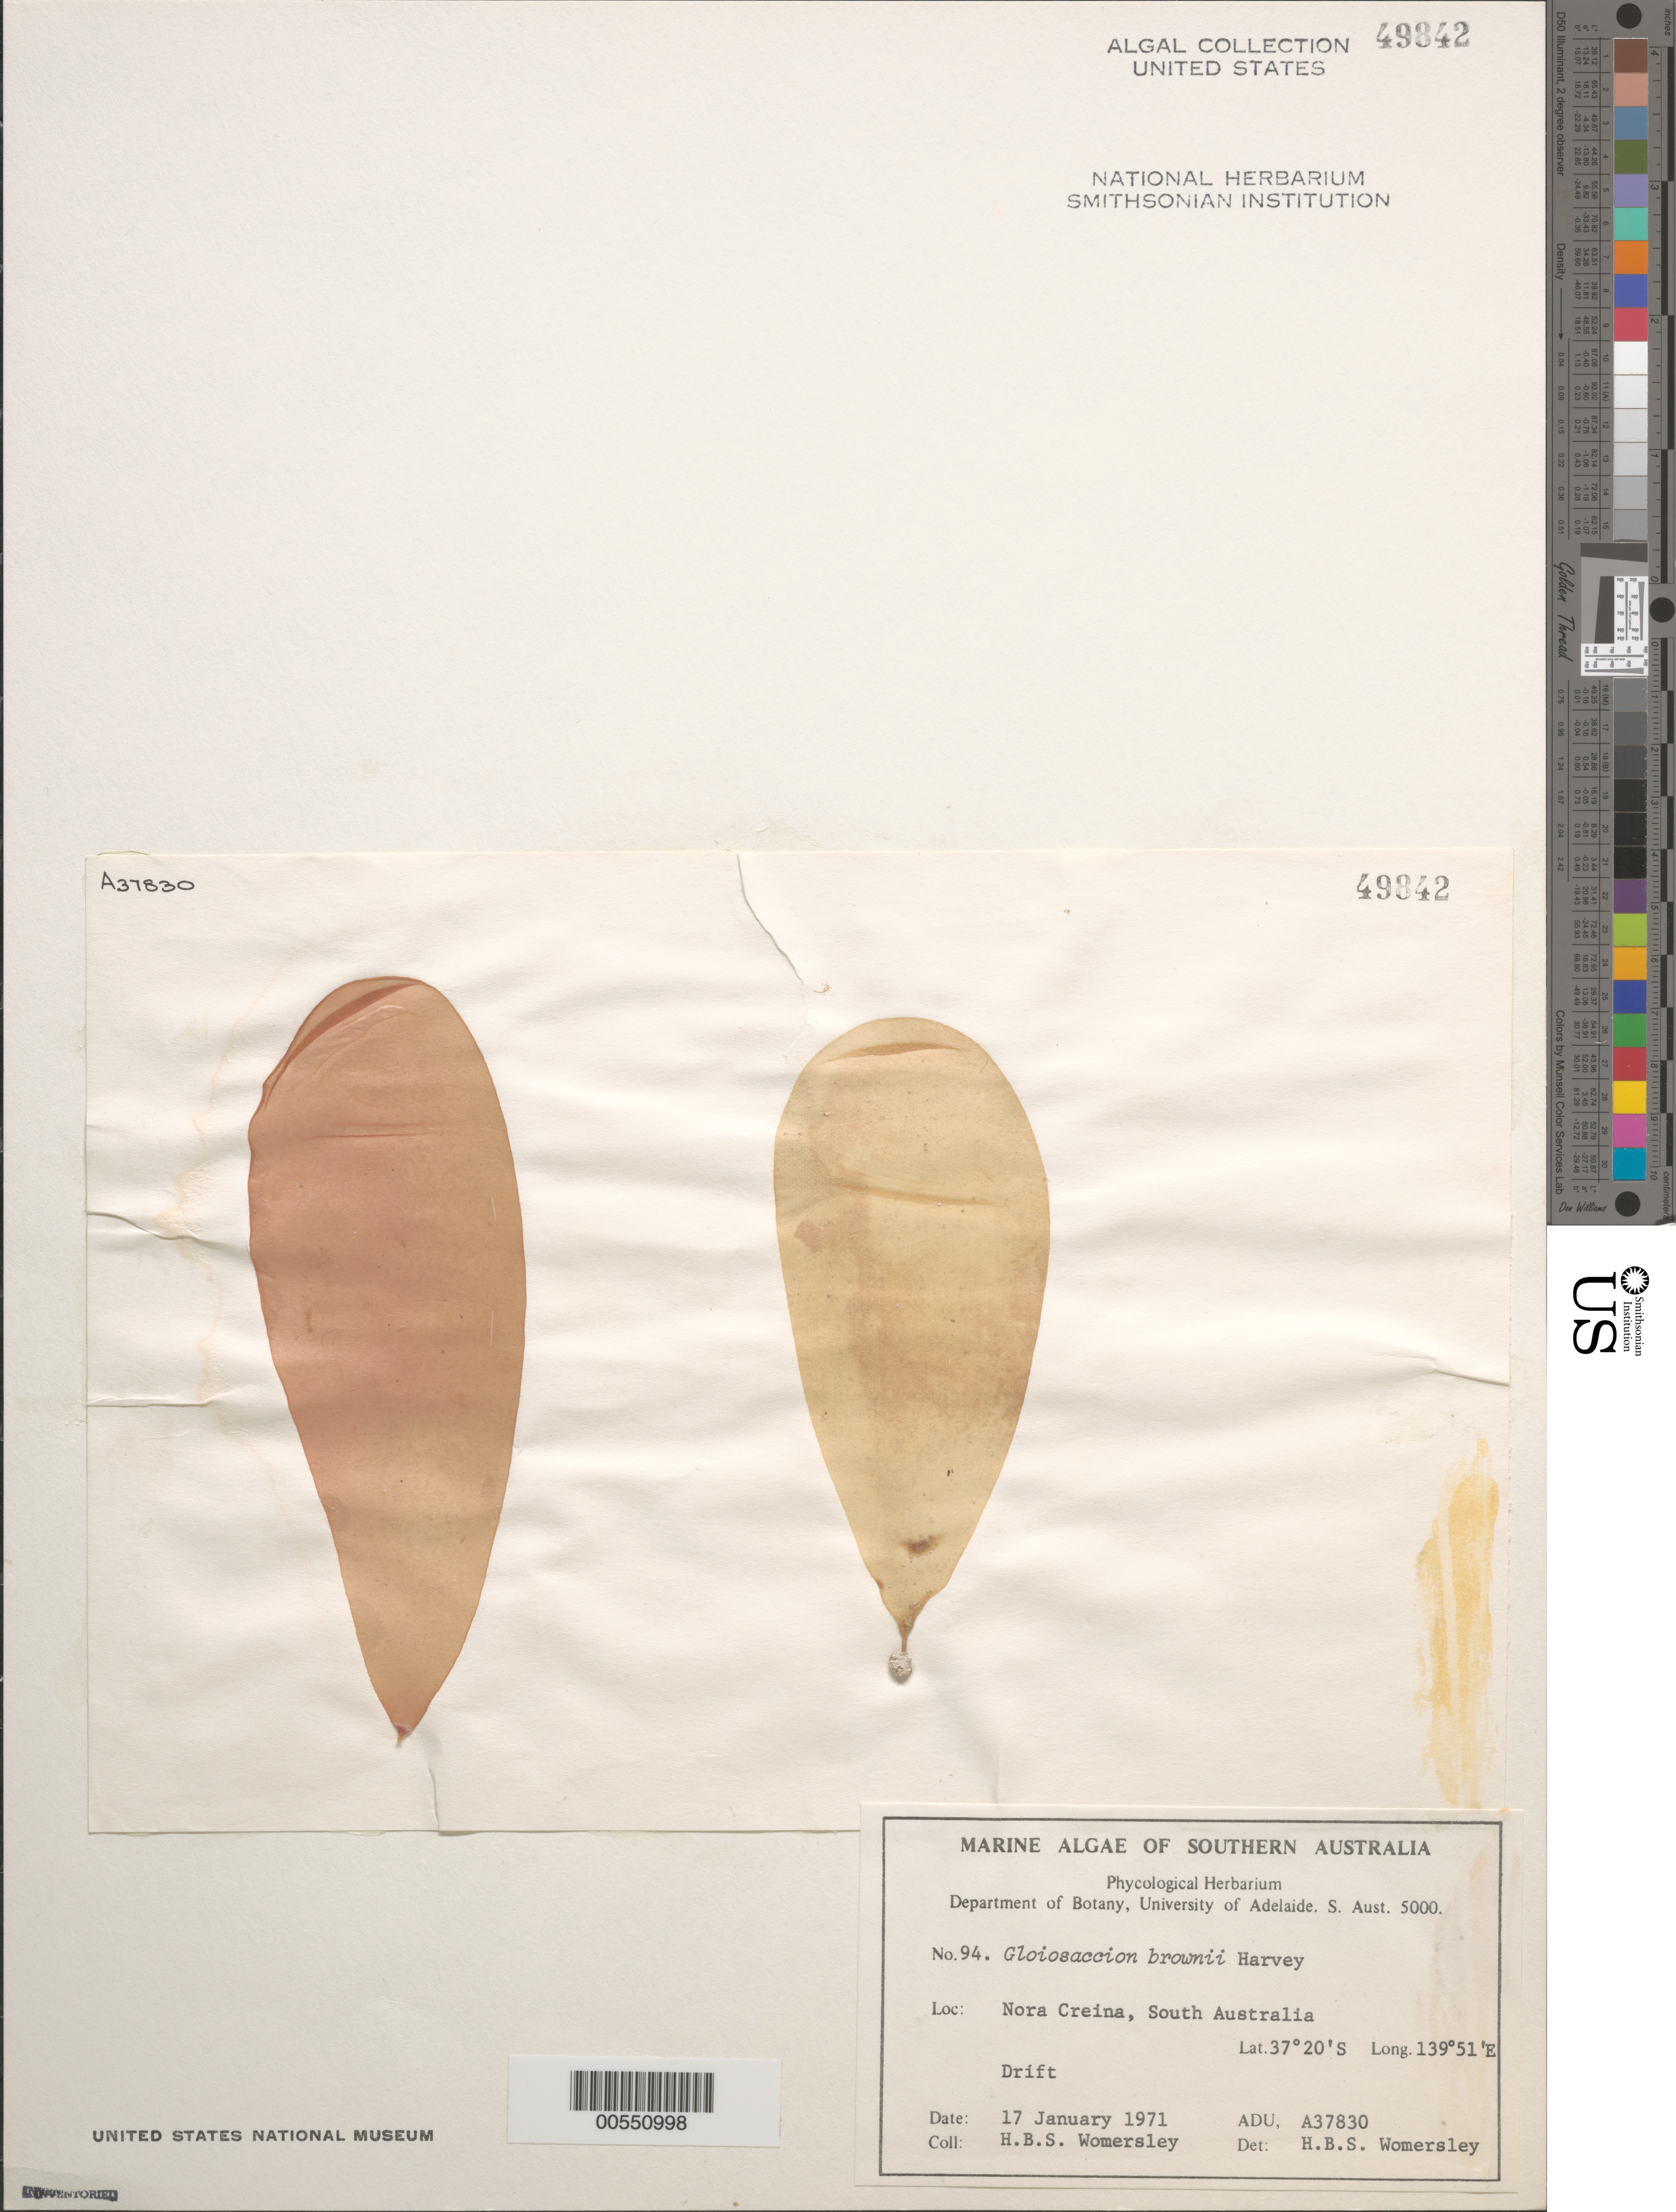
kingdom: Plantae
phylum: Rhodophyta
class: Florideophyceae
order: Rhodymeniales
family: Rhodymeniaceae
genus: Chrysymenia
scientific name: Chrysymenia brownii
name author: (Harv.) De Toni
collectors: H. B. S. Womersley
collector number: ADU A37830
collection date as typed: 17 Jan 1971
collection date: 1971-01-17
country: Australia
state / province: South Australia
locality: Nora Creina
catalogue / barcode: US 49842